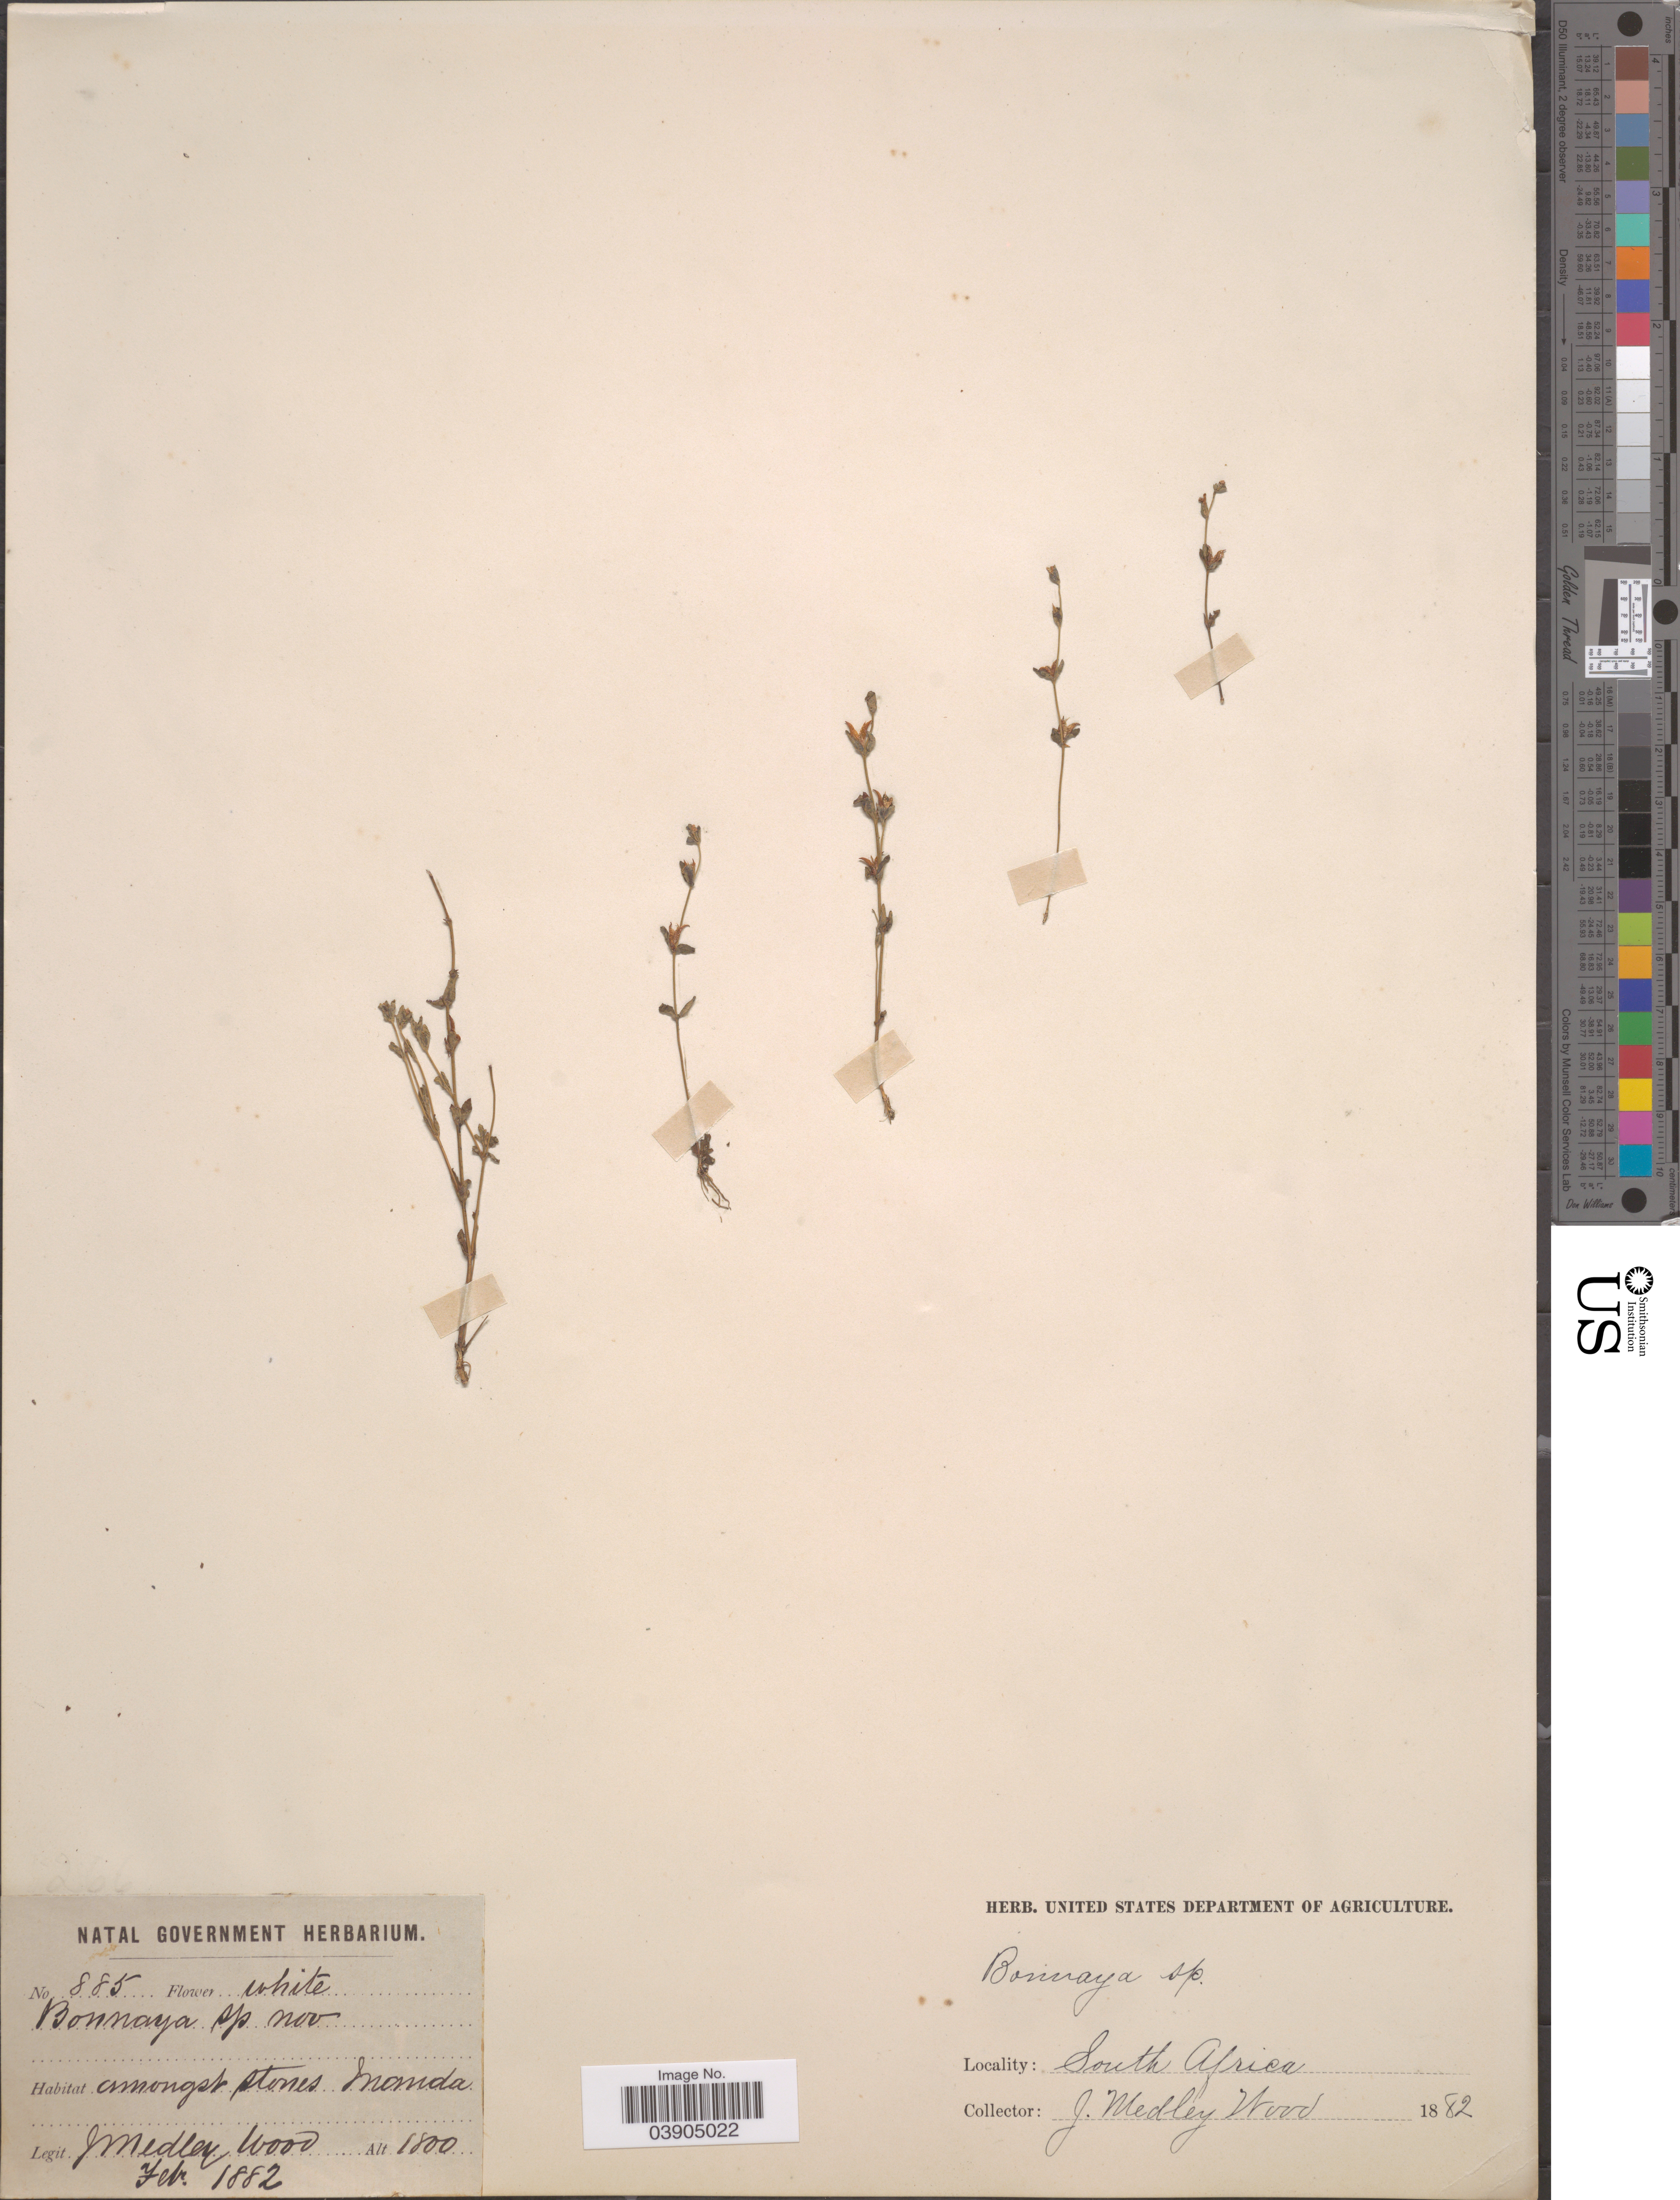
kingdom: Plantae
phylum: Tracheophyta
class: Magnoliopsida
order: Lamiales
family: Linderniaceae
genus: Lindernia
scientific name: Lindernia sp.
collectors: J. Medley Wood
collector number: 885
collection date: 1882-02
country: South Africa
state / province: KwaZulu-Natal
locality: Amongst stones Inanda.